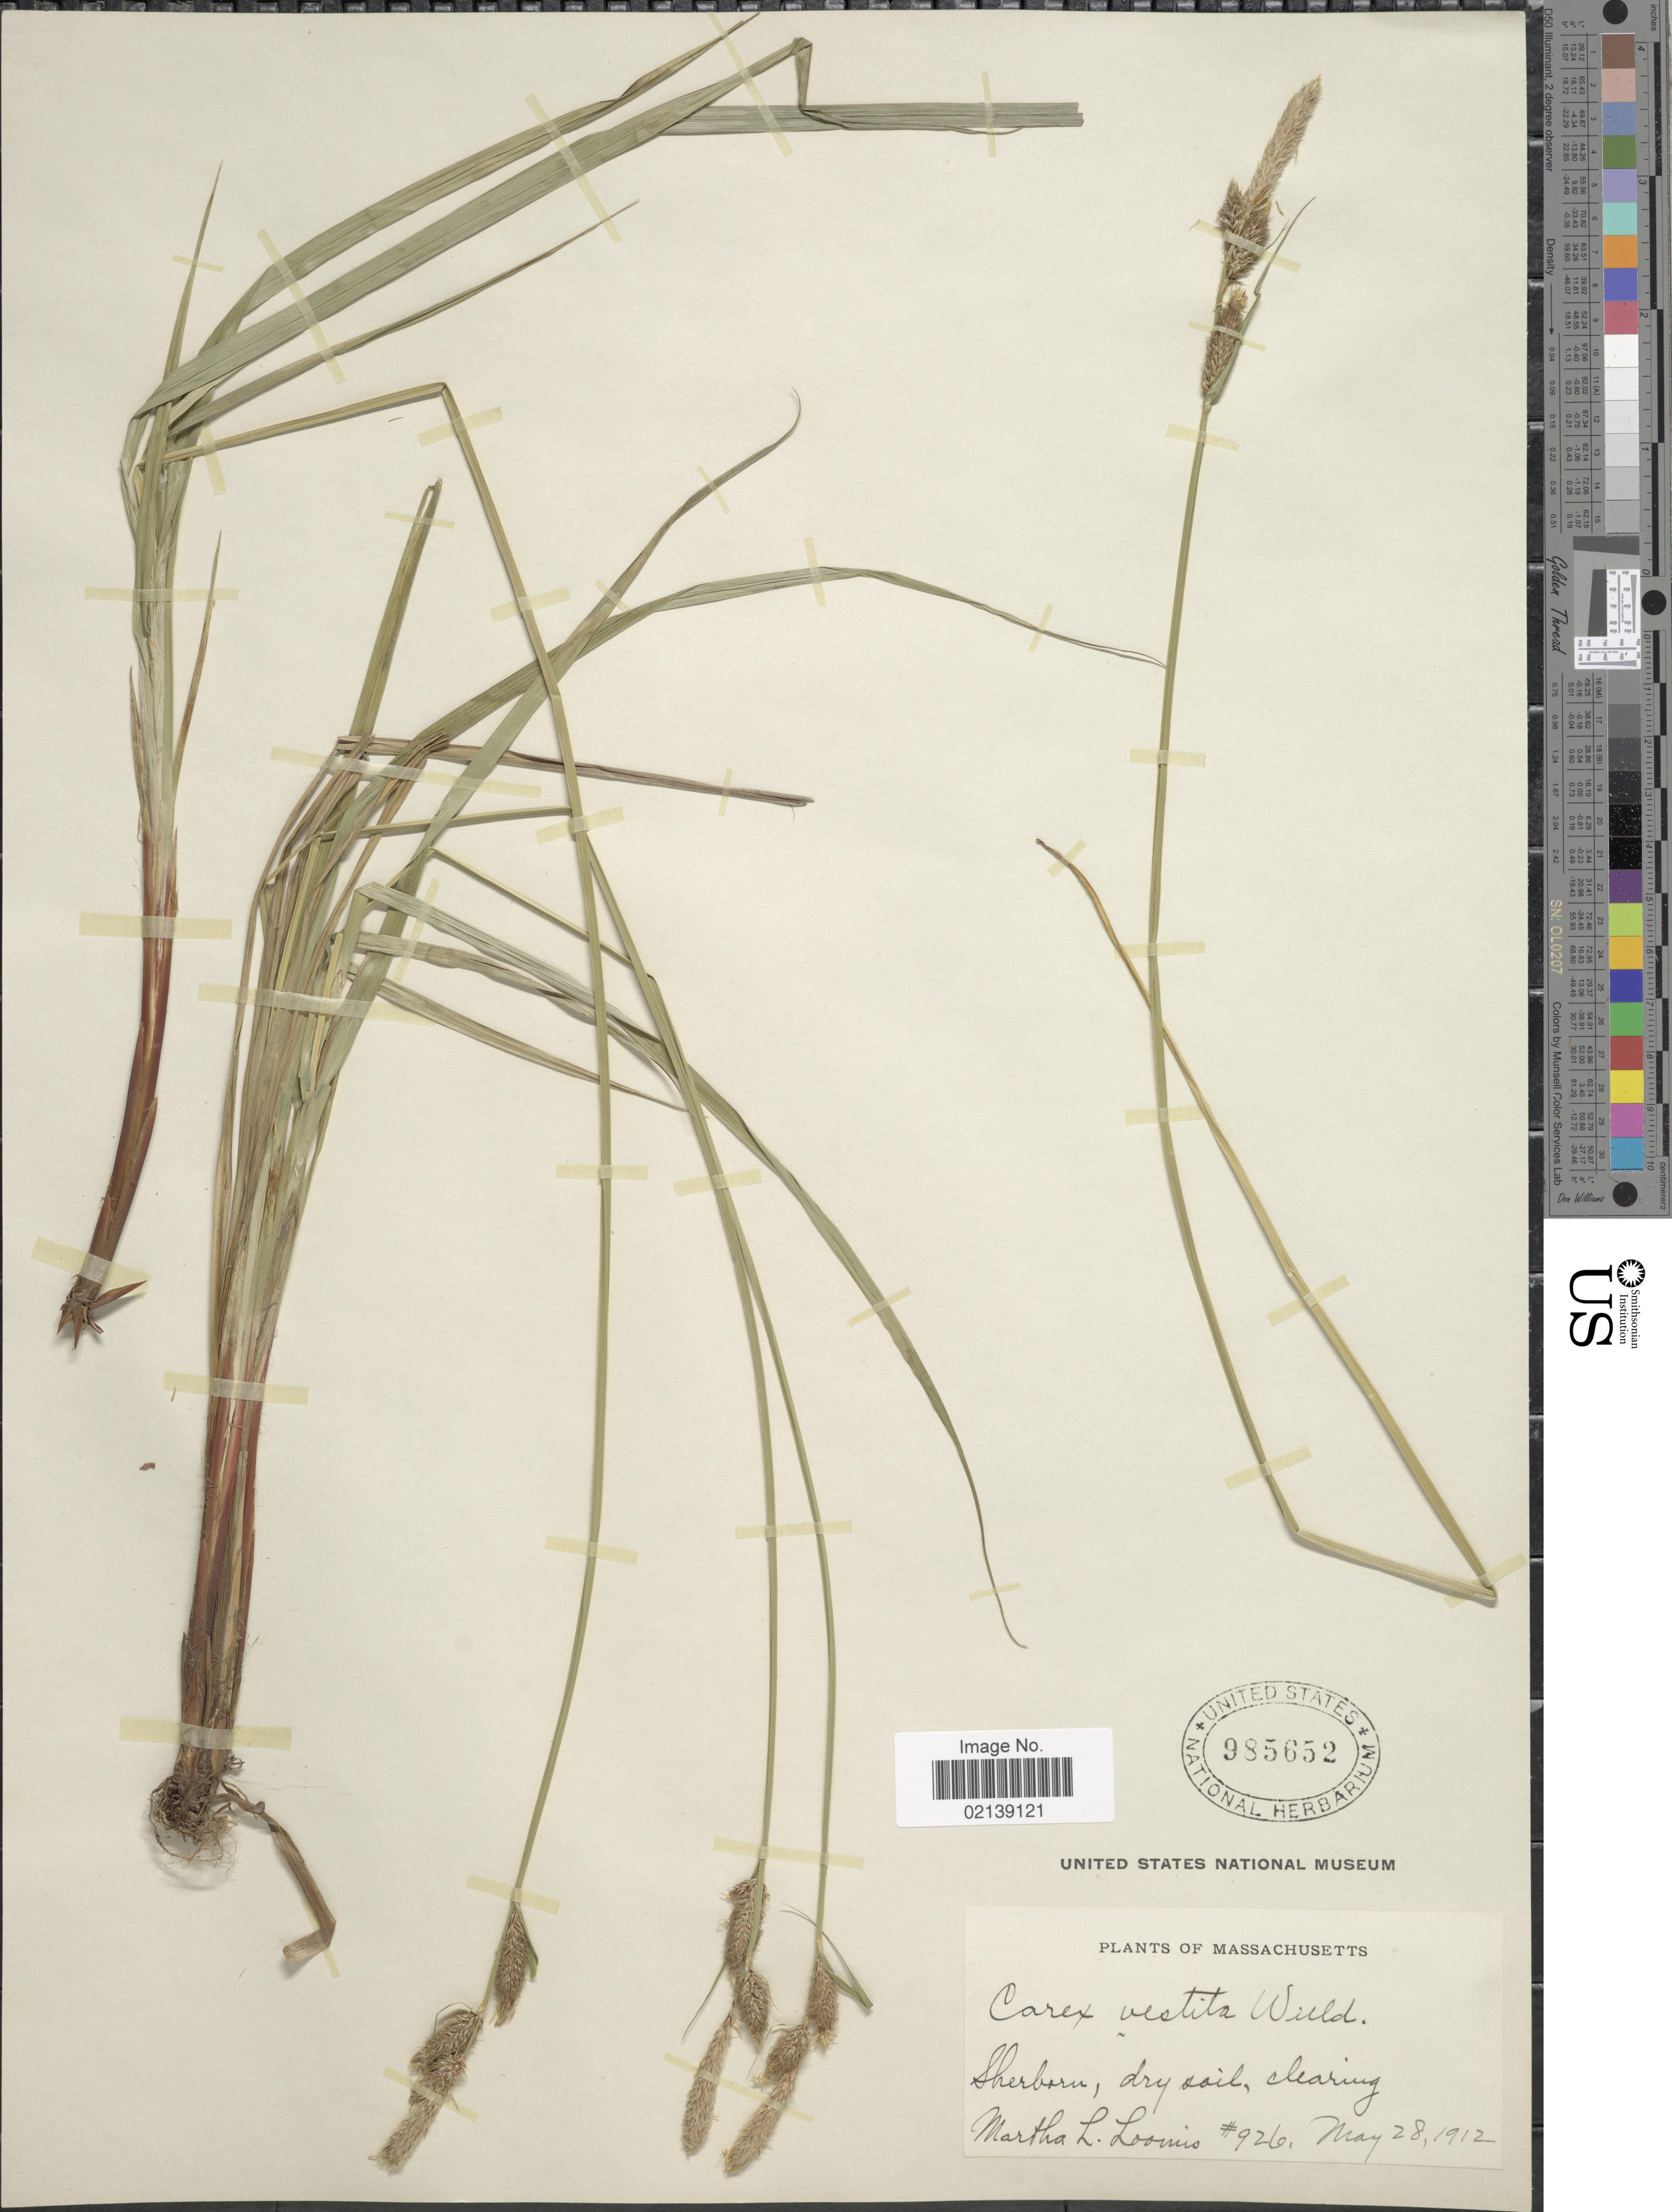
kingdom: Plantae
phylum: Tracheophyta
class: Liliopsida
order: Poales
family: Cyperaceae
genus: Carex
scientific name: Carex vestita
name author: Willd.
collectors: M. L. Loomis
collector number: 926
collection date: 1912-05-28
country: United States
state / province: Massachusetts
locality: Sherborn, dry soil, clearing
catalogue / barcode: US 985652